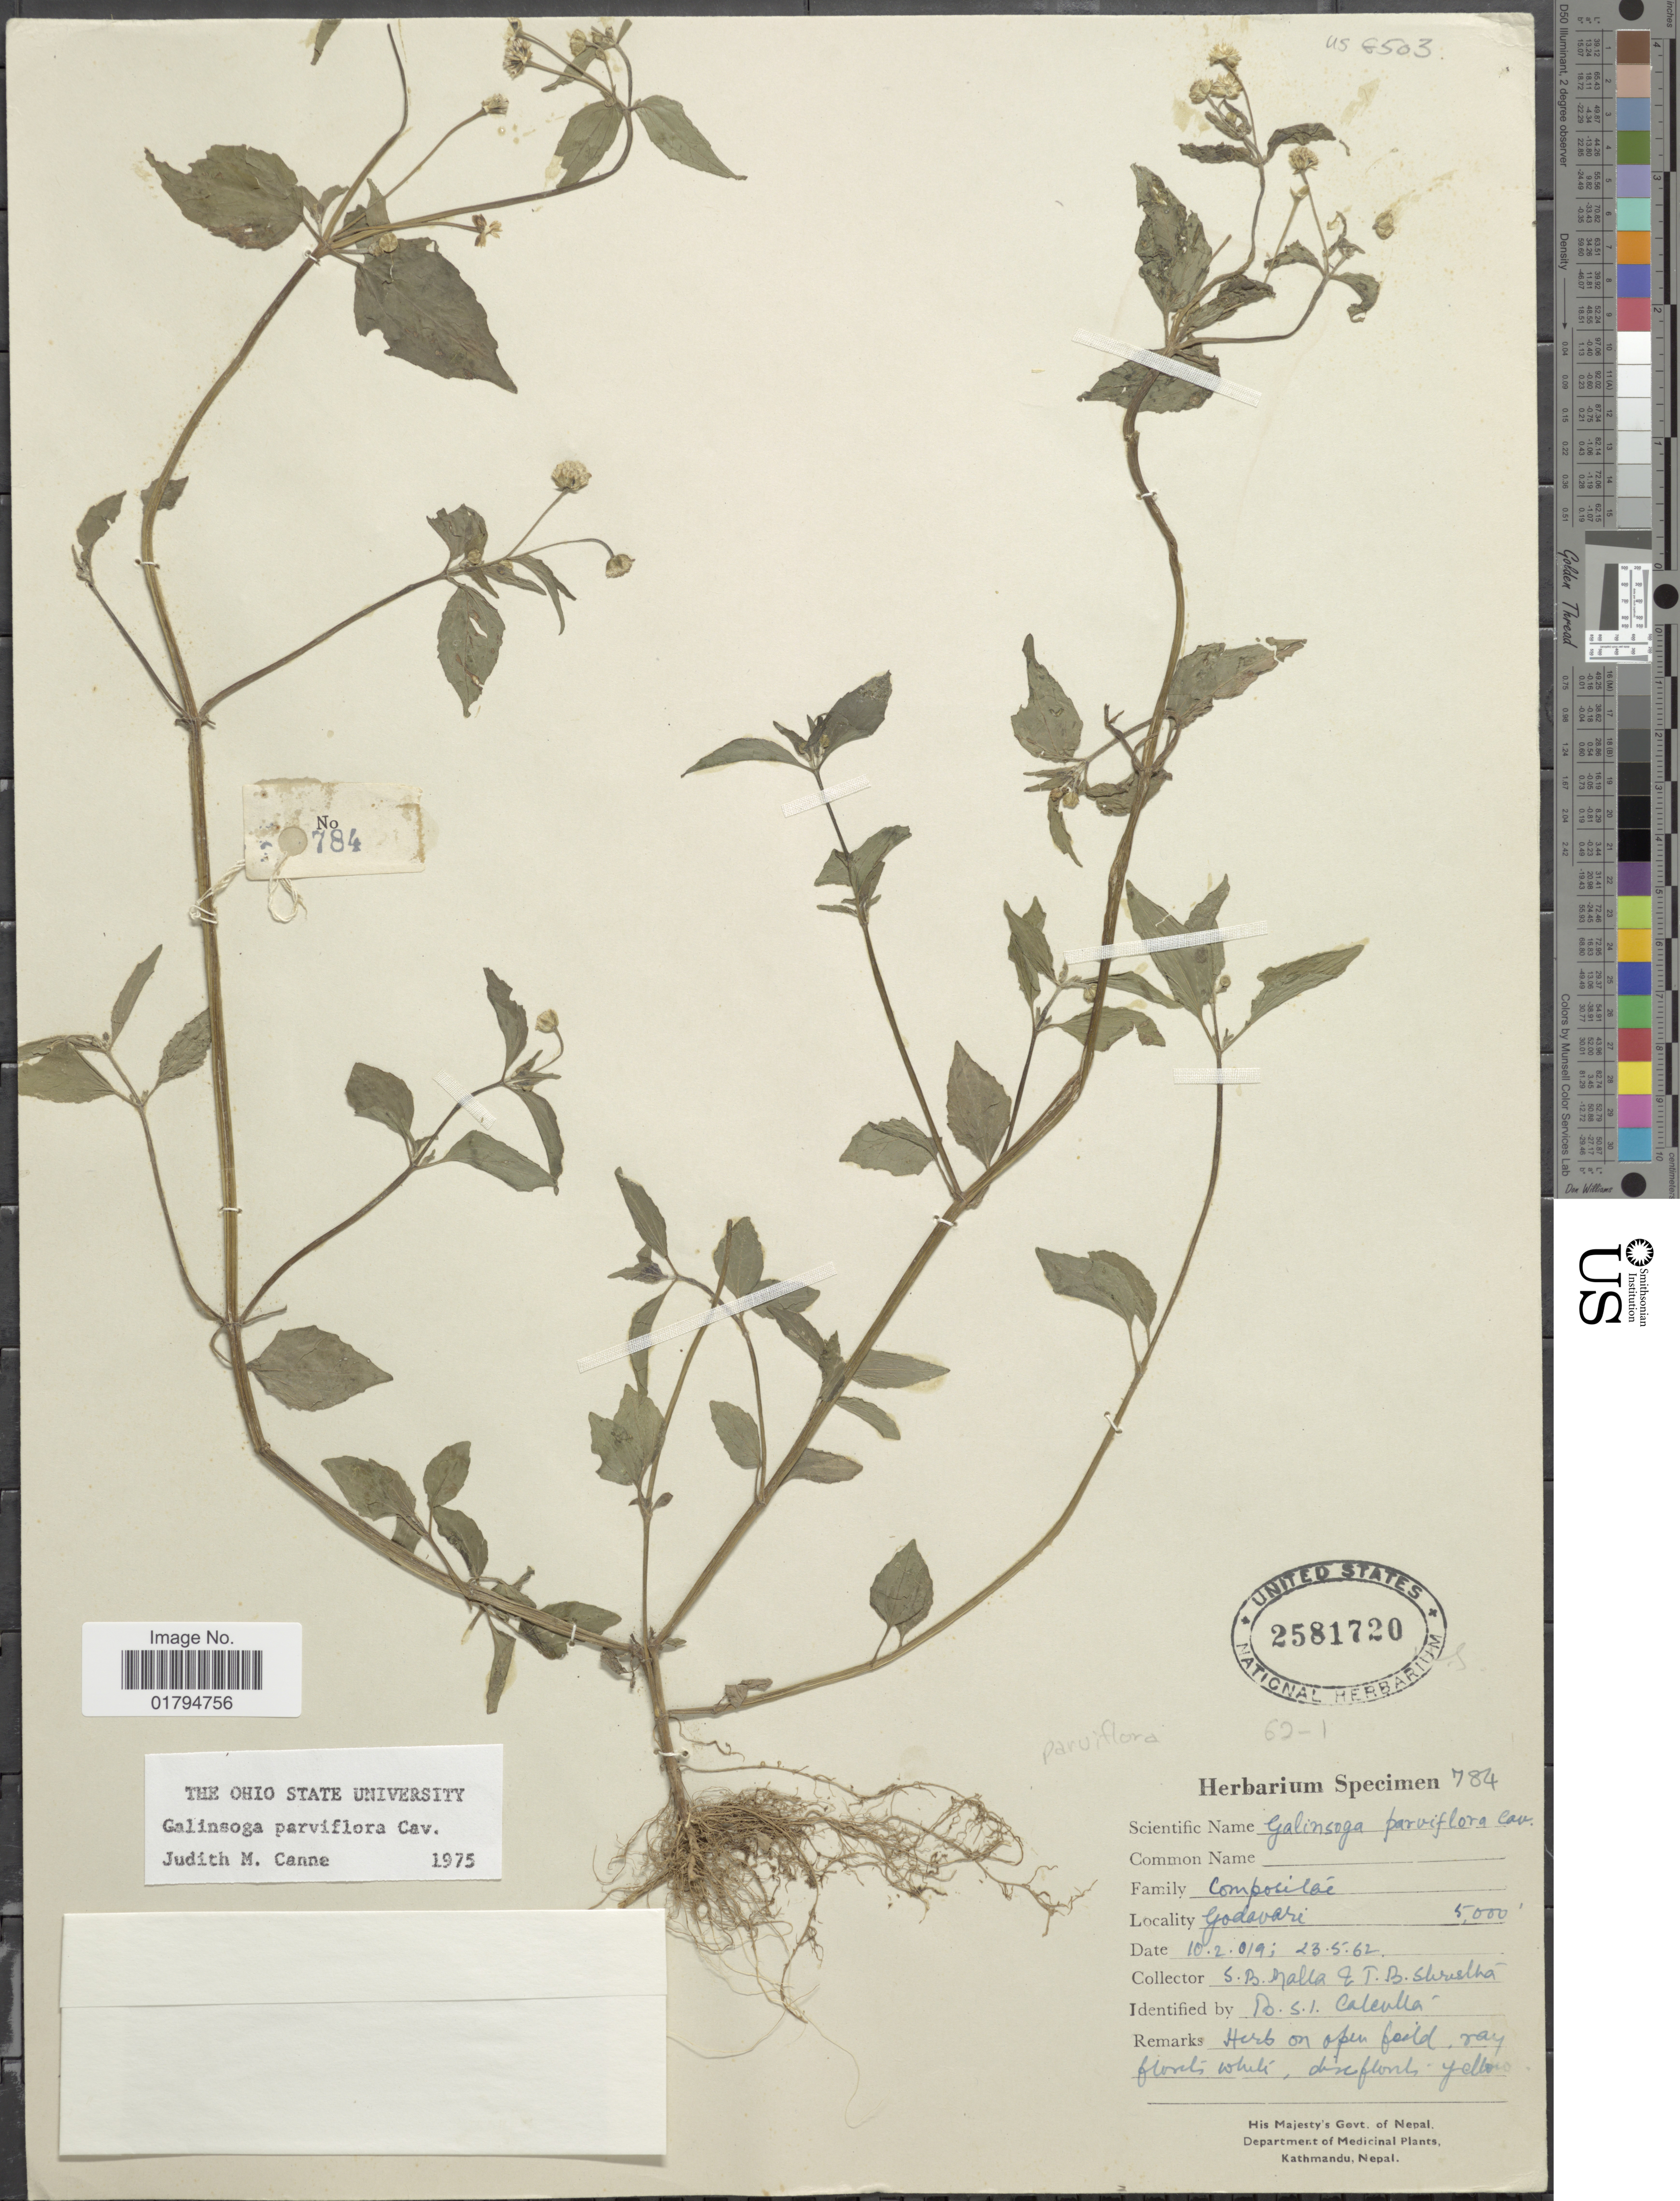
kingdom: Plantae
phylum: Tracheophyta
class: Magnoliopsida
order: Asterales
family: Asteraceae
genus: Galinsoga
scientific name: Galinsoga parviflora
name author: Cav.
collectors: S. Malla & T. B. Shrestha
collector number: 784*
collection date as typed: Transcribed d/m/y: 23/5/62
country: Nepal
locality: Godavari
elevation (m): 1524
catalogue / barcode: US 2581720